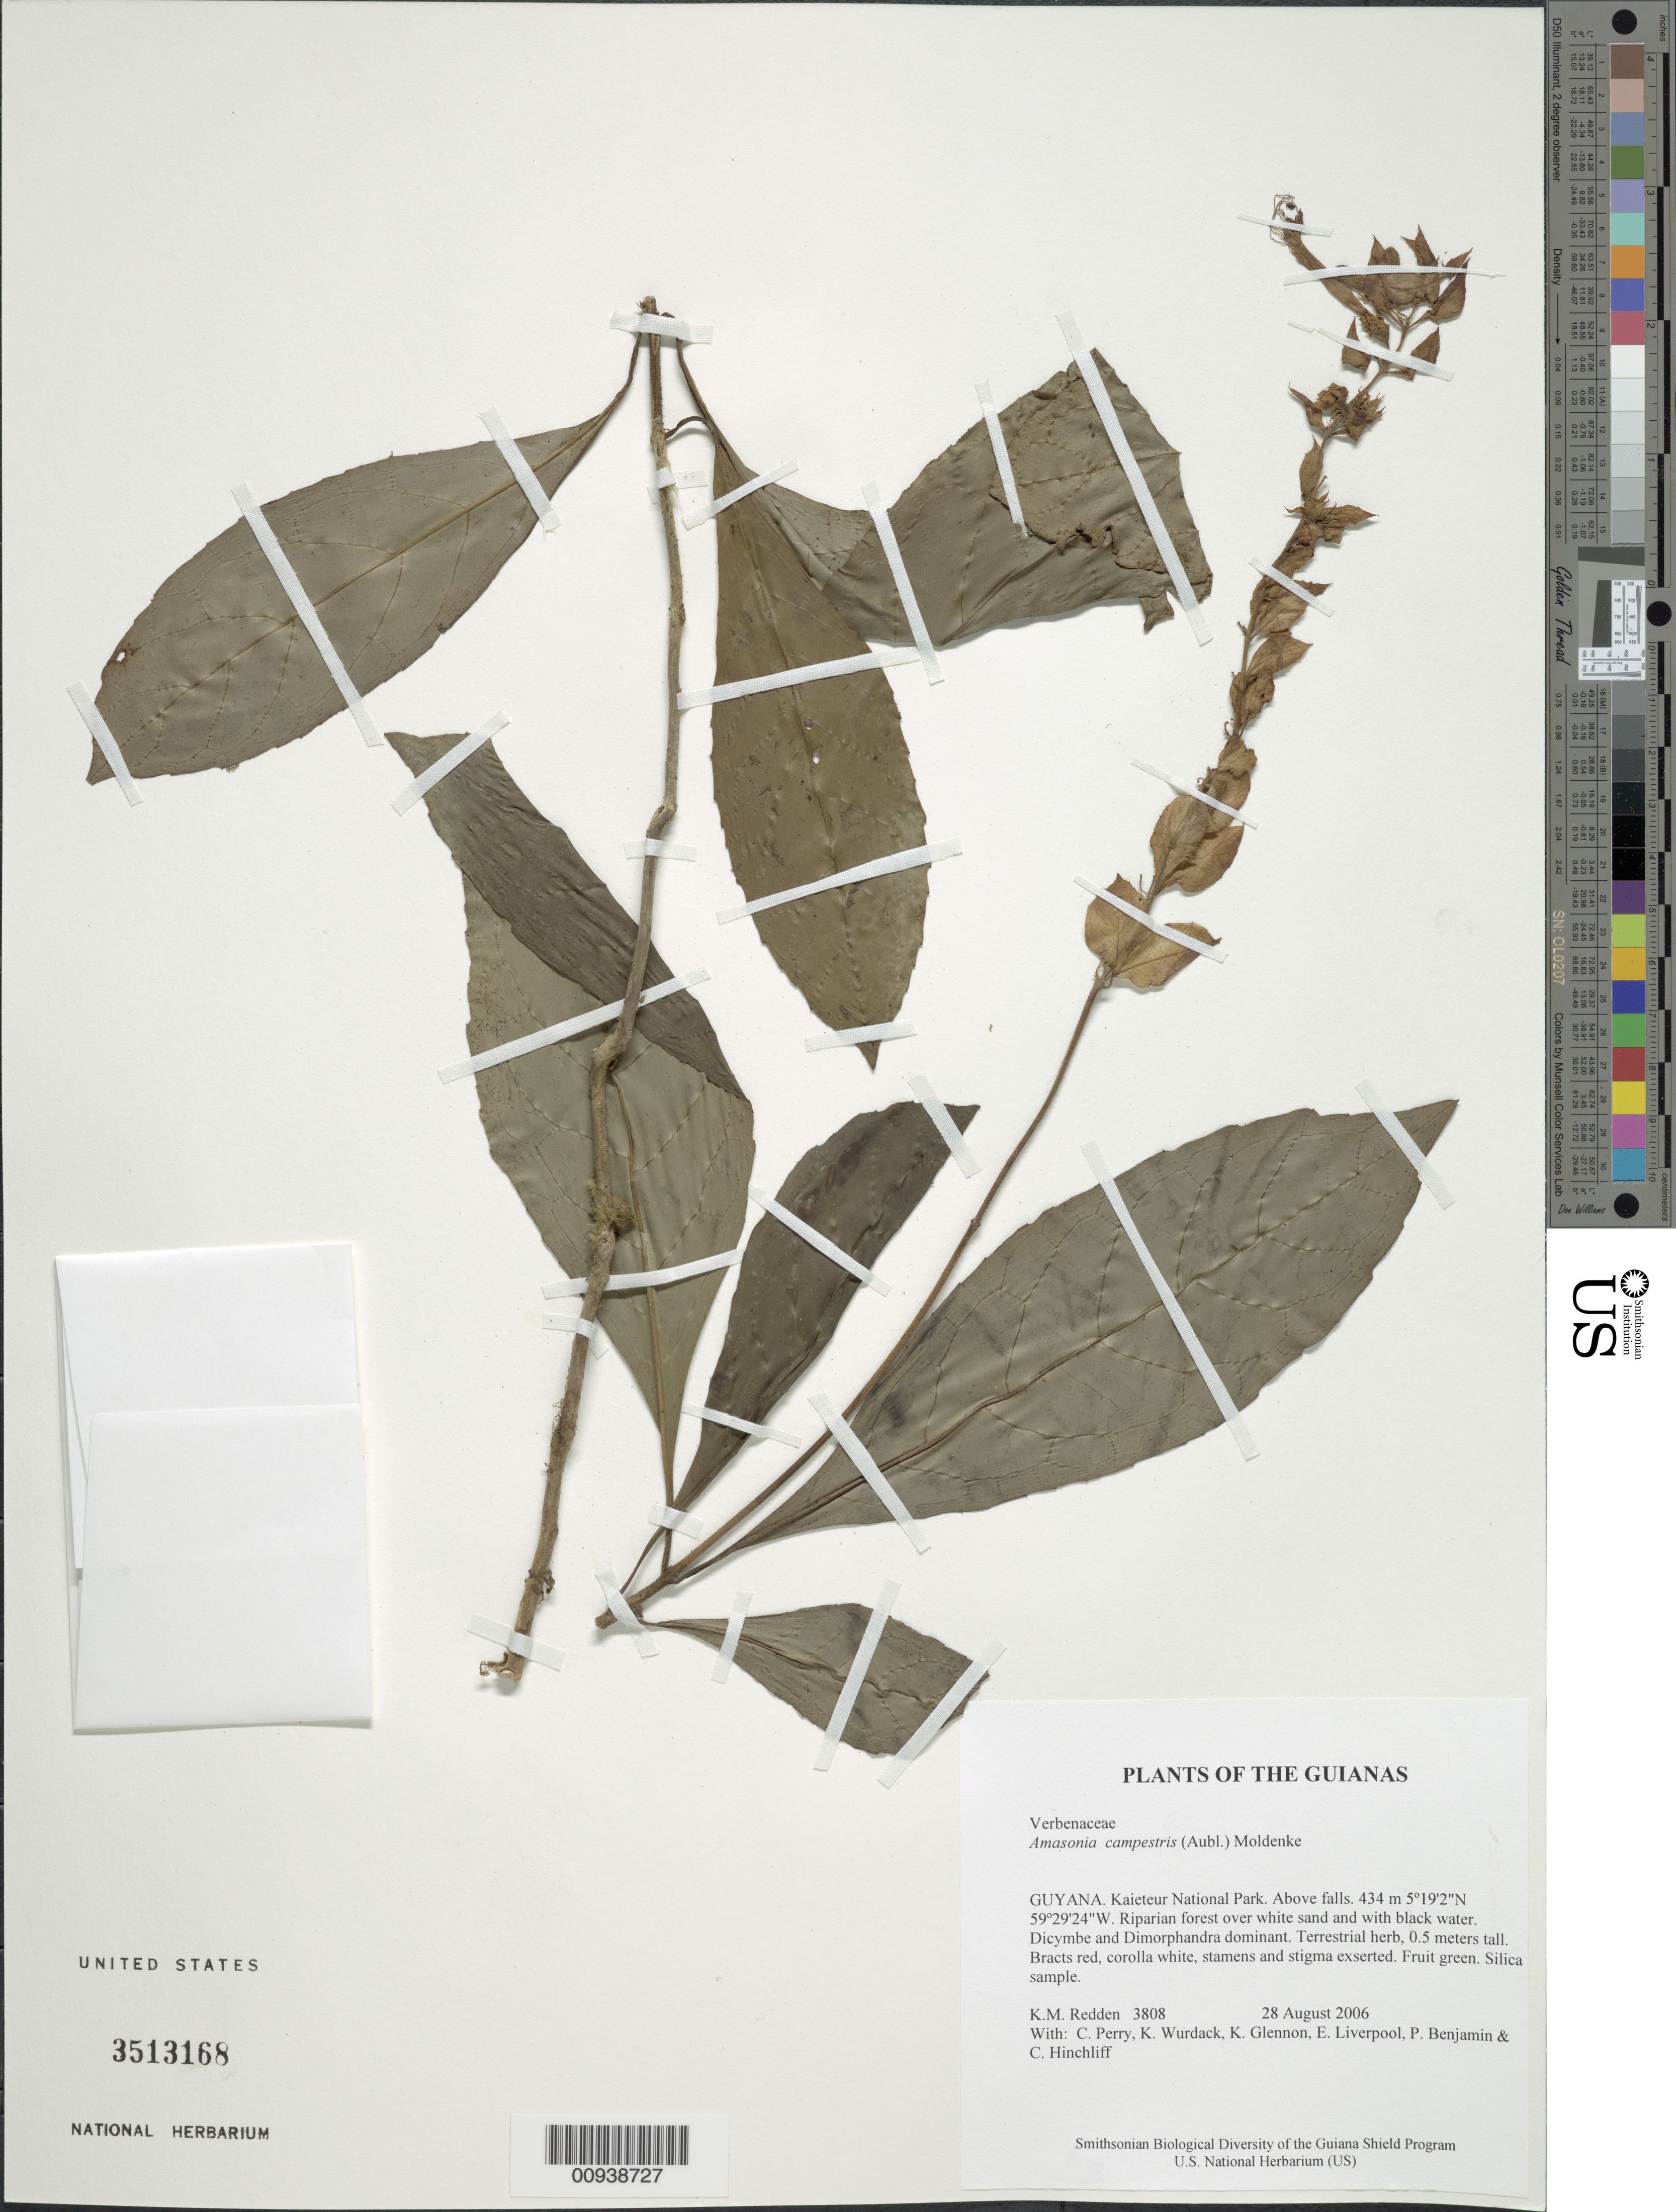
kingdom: Plantae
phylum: Tracheophyta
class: Magnoliopsida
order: Lamiales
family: Lamiaceae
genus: Amasonia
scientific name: Amasonia campestris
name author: (Aubl.) Moldenke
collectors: K. M. Redden, C. Perry, K. Wurdack, K. Glennon, E. Liverpool, P. Benjamin & C. E. Hinchliff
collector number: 3808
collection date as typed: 28 August 2006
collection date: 2006-08-28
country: Guyana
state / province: Potaro-Siparuni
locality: Kaieteur National Park. Above falls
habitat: Riparian forest over white sand and with black water. Dicymbe and Dimorphandra dominant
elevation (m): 434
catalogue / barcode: US 3513168